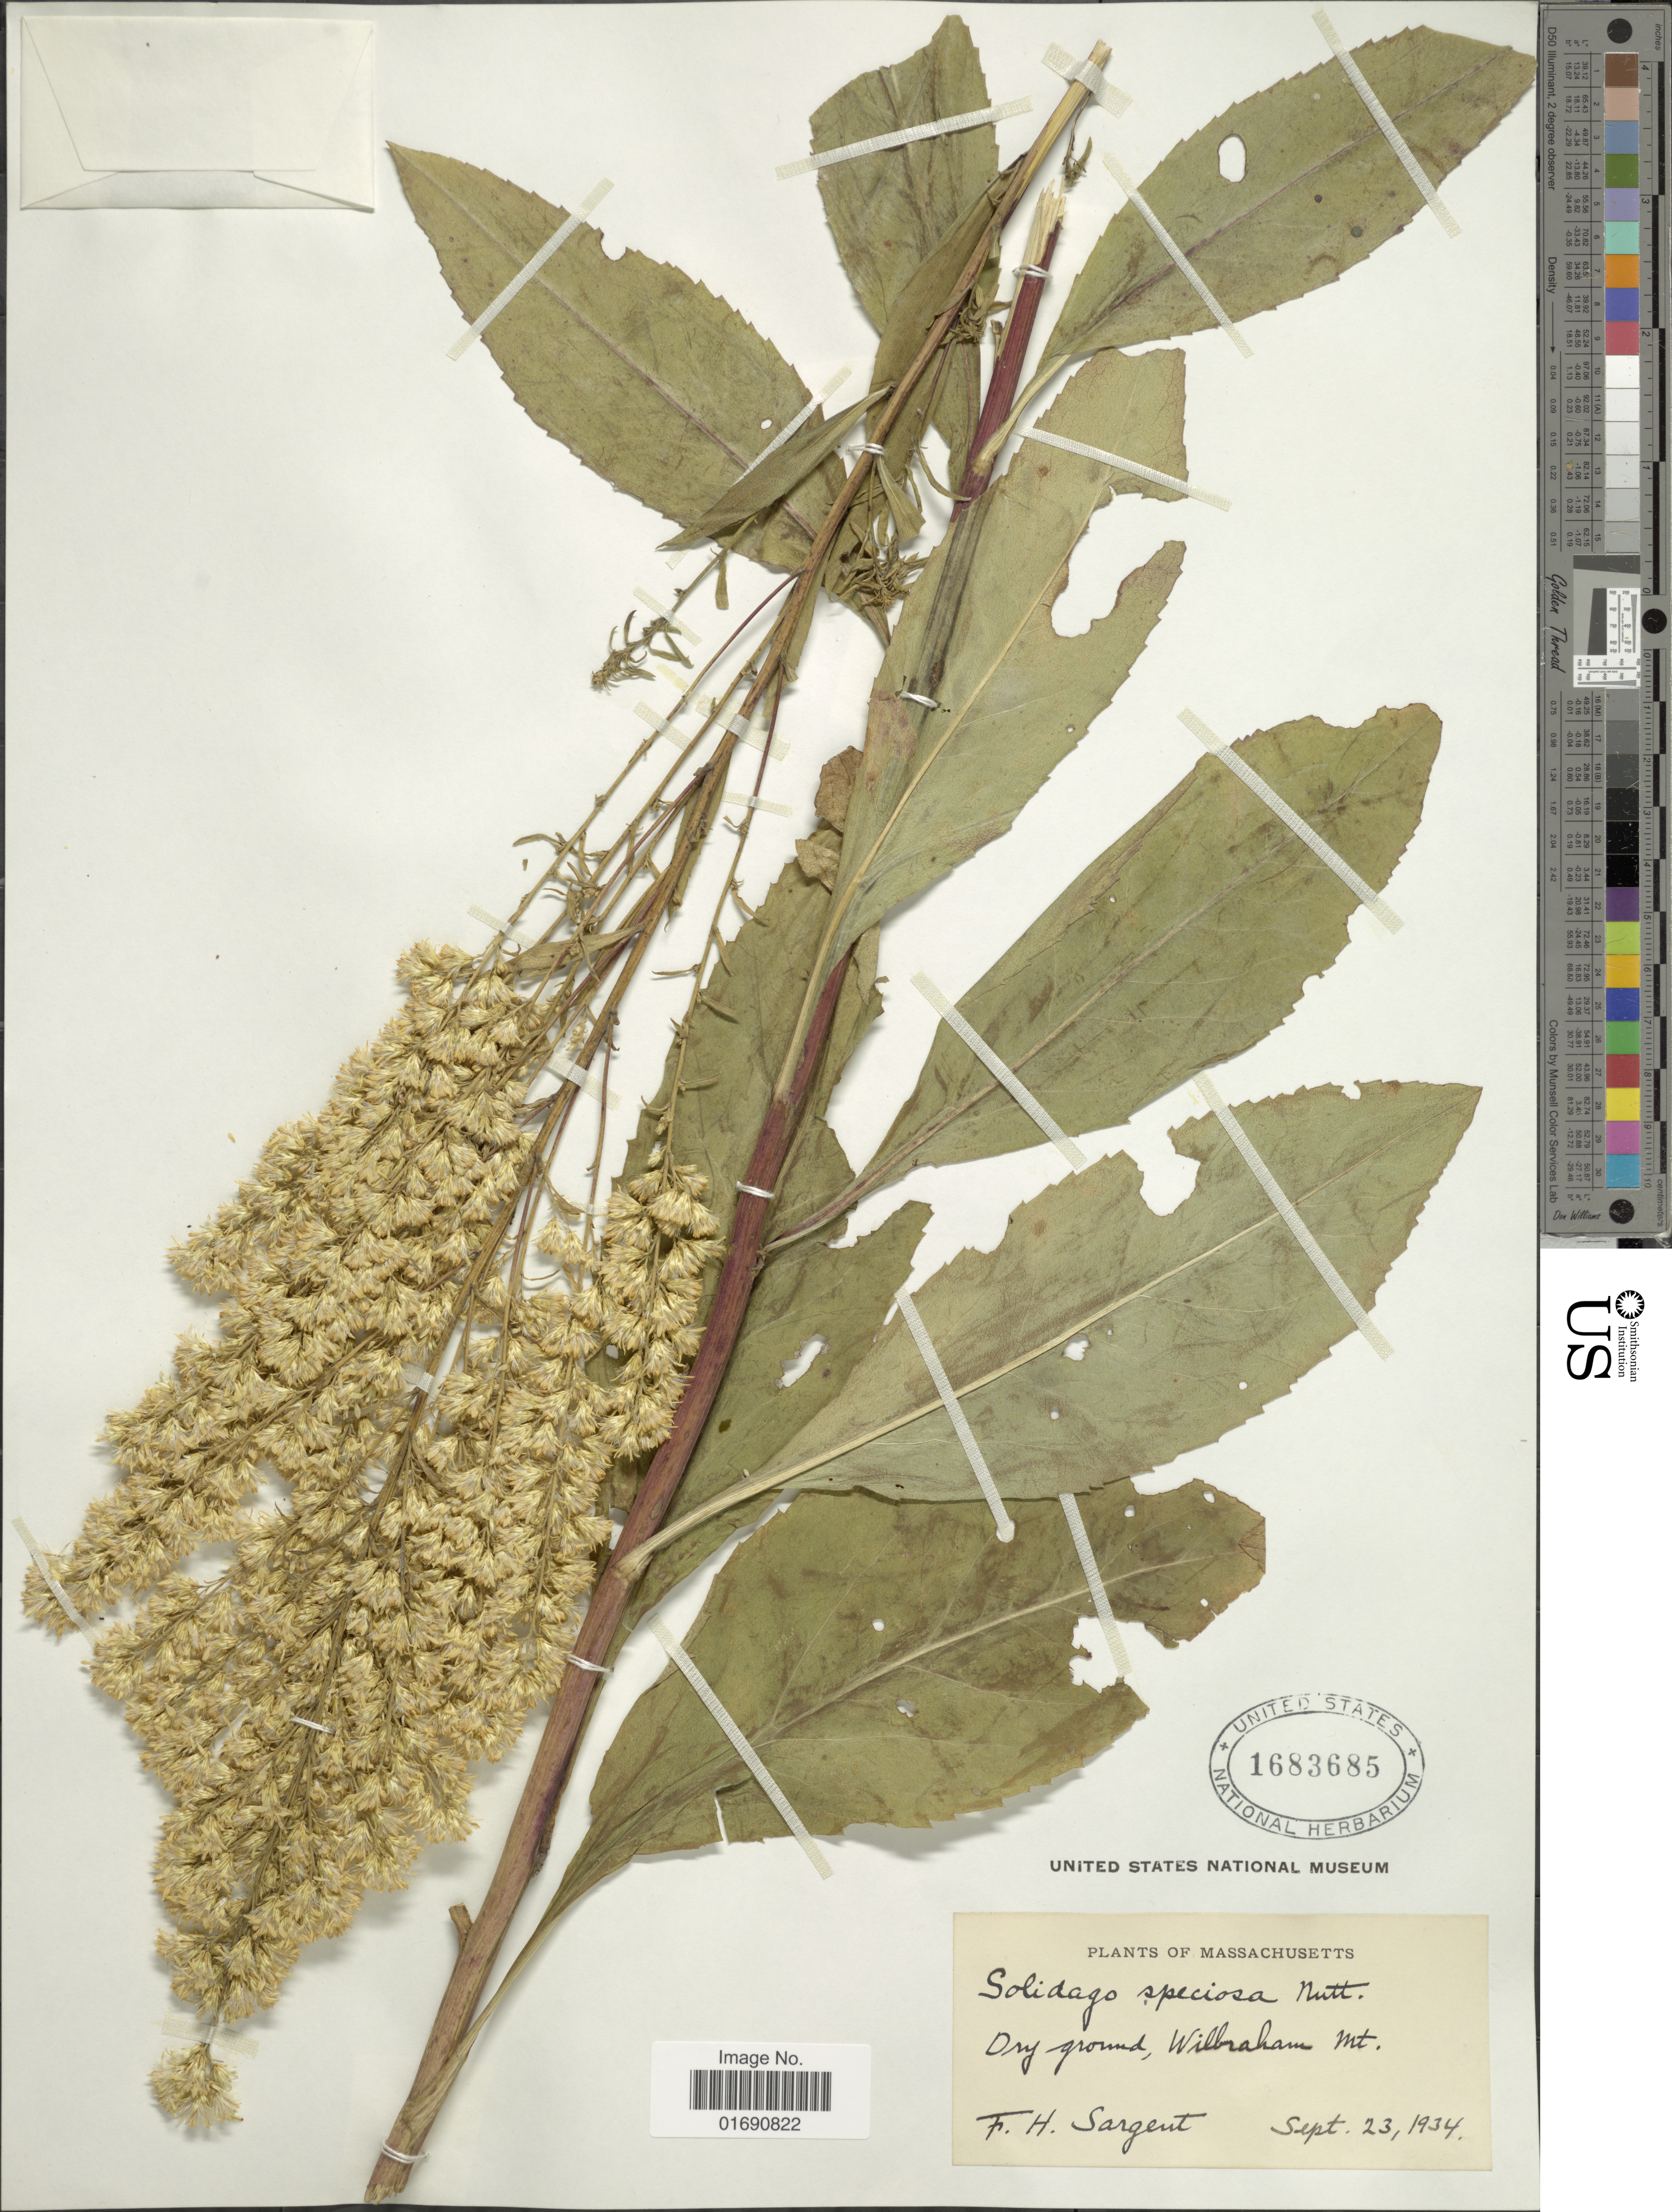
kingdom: Plantae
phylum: Tracheophyta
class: Magnoliopsida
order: Asterales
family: Asteraceae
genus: Solidago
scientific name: Solidago speciosa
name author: Nutt.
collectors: F. H. Sargent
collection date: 1934-09-23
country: United States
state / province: Massachusetts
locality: Dry grounds, Wilbraham Mt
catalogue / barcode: US 1683685